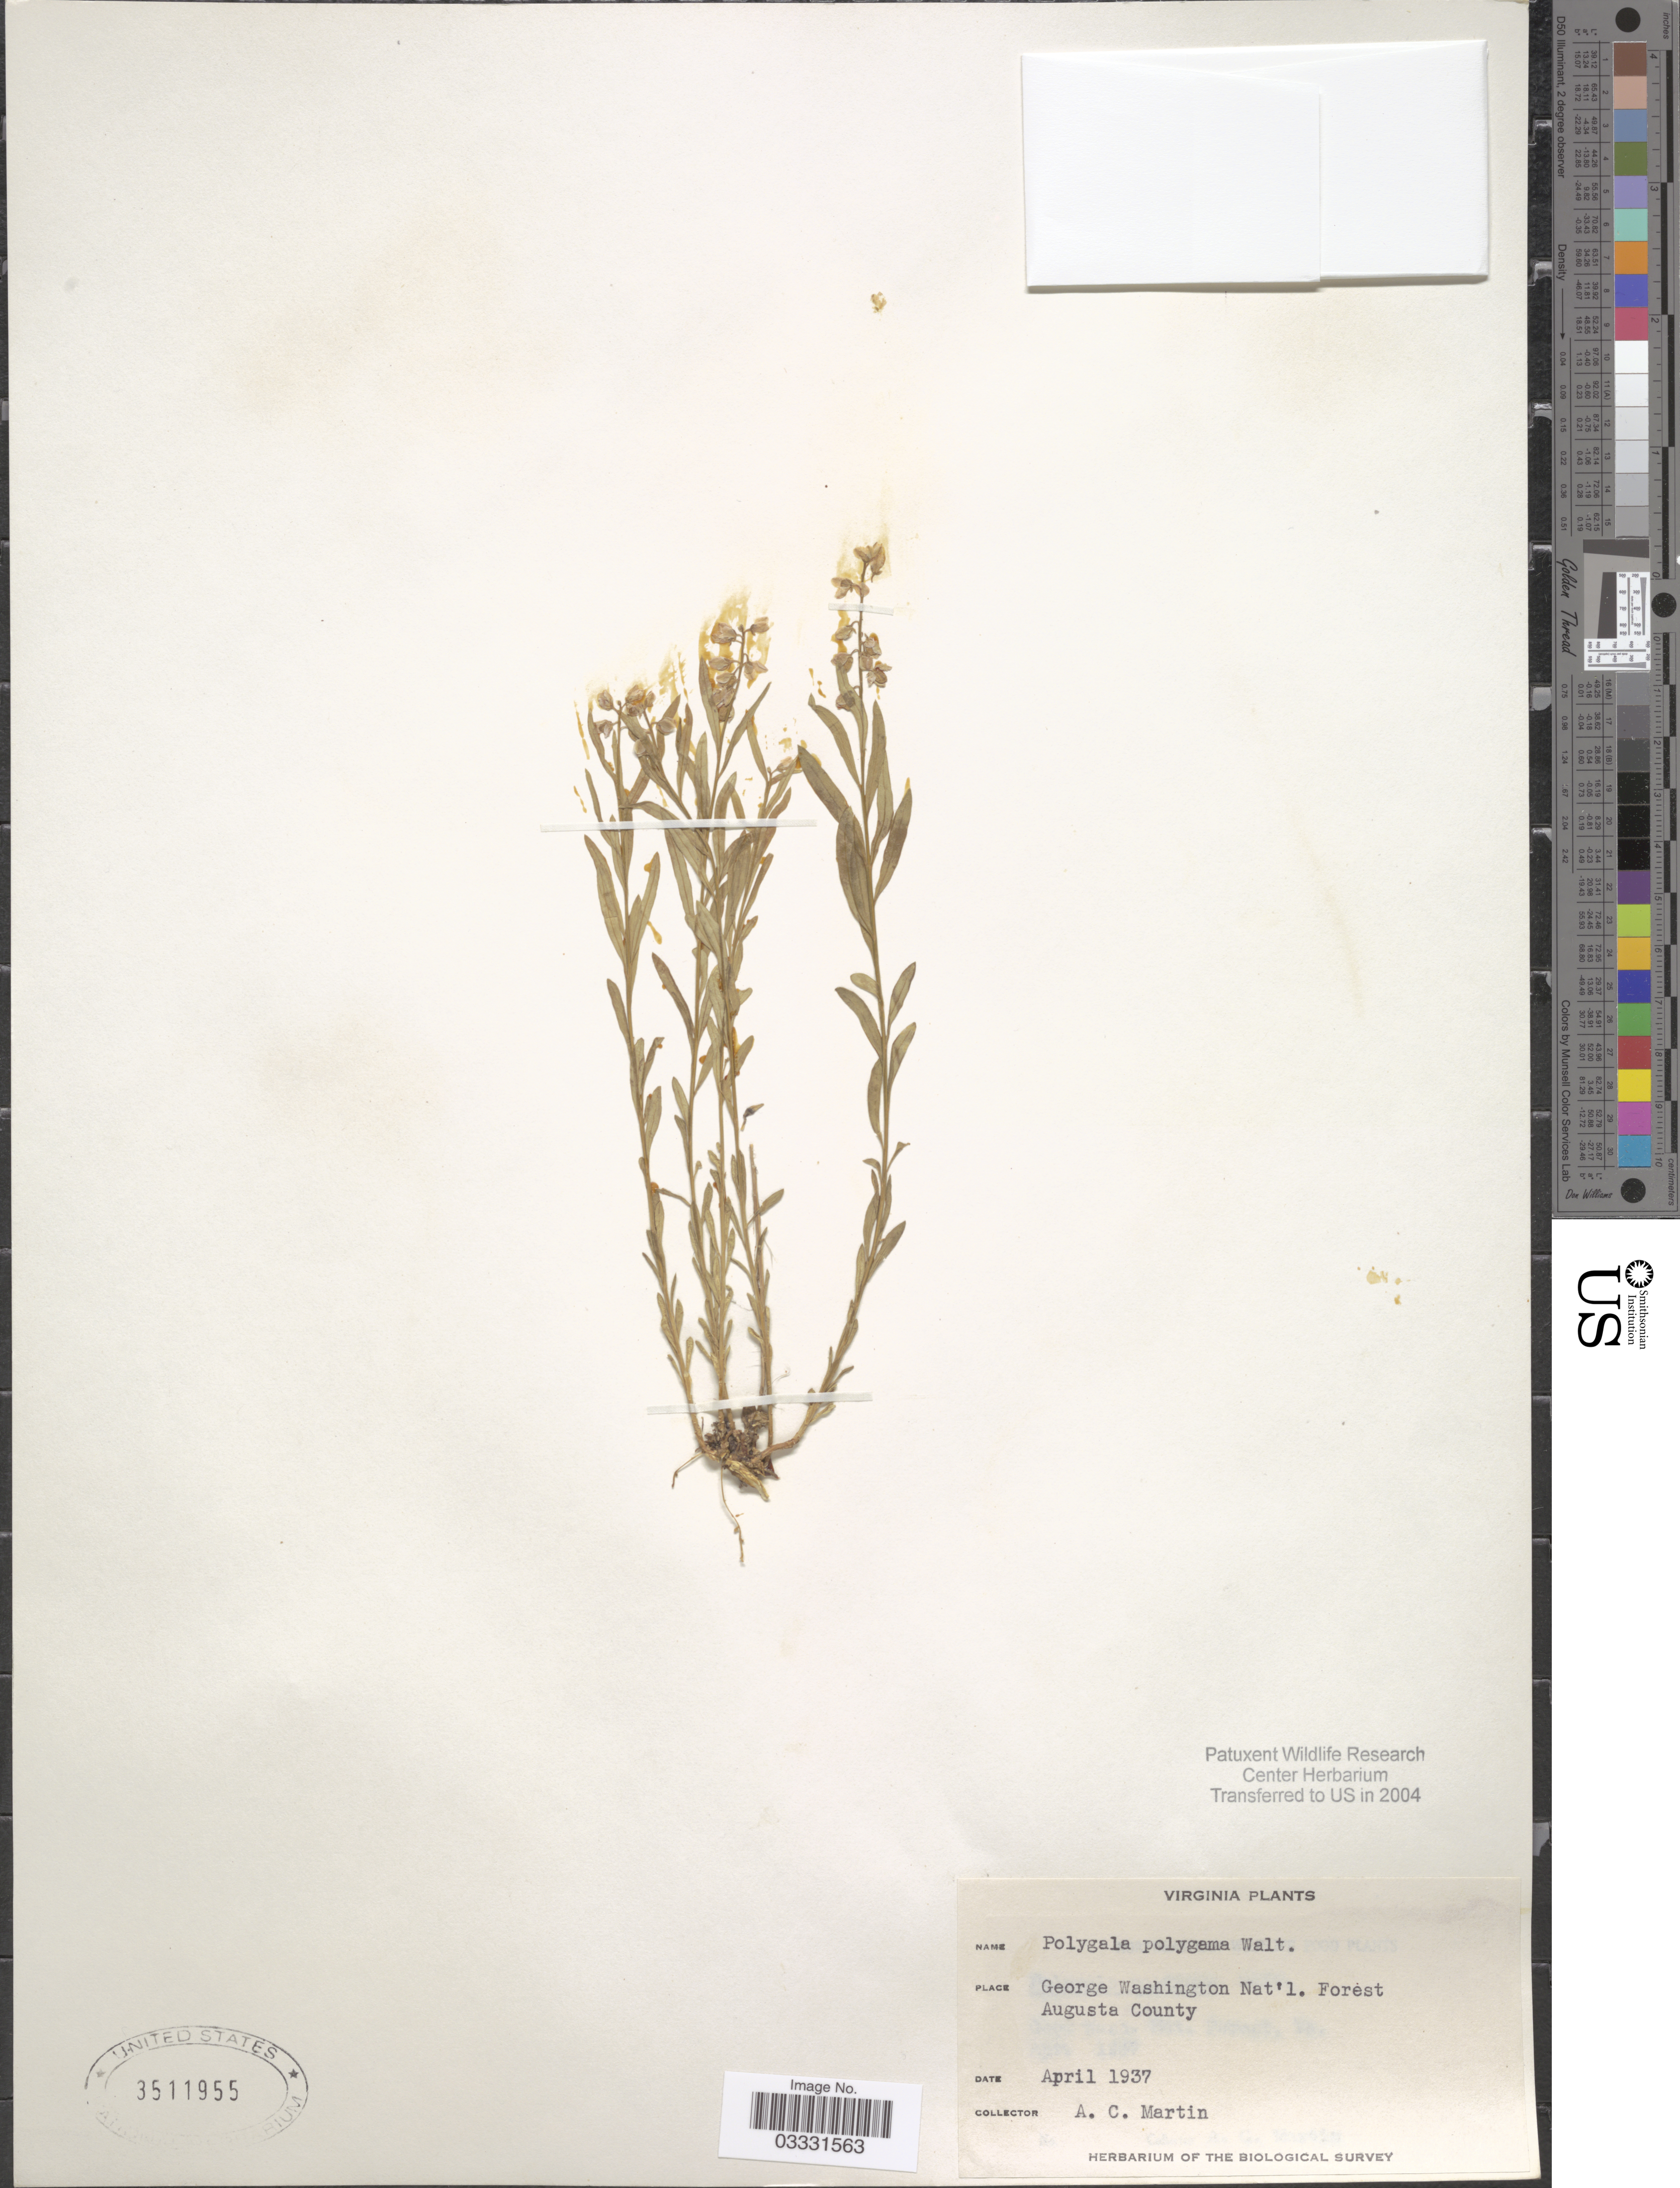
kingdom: Plantae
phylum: Tracheophyta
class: Magnoliopsida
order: Fabales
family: Polygalaceae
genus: Polygala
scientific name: Polygala polygama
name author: Walter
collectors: A. C. Martin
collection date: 1937-04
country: United States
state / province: Virginia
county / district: Augusta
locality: George Washington Nat'l. Forest Augusta County.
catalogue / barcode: US 3611955